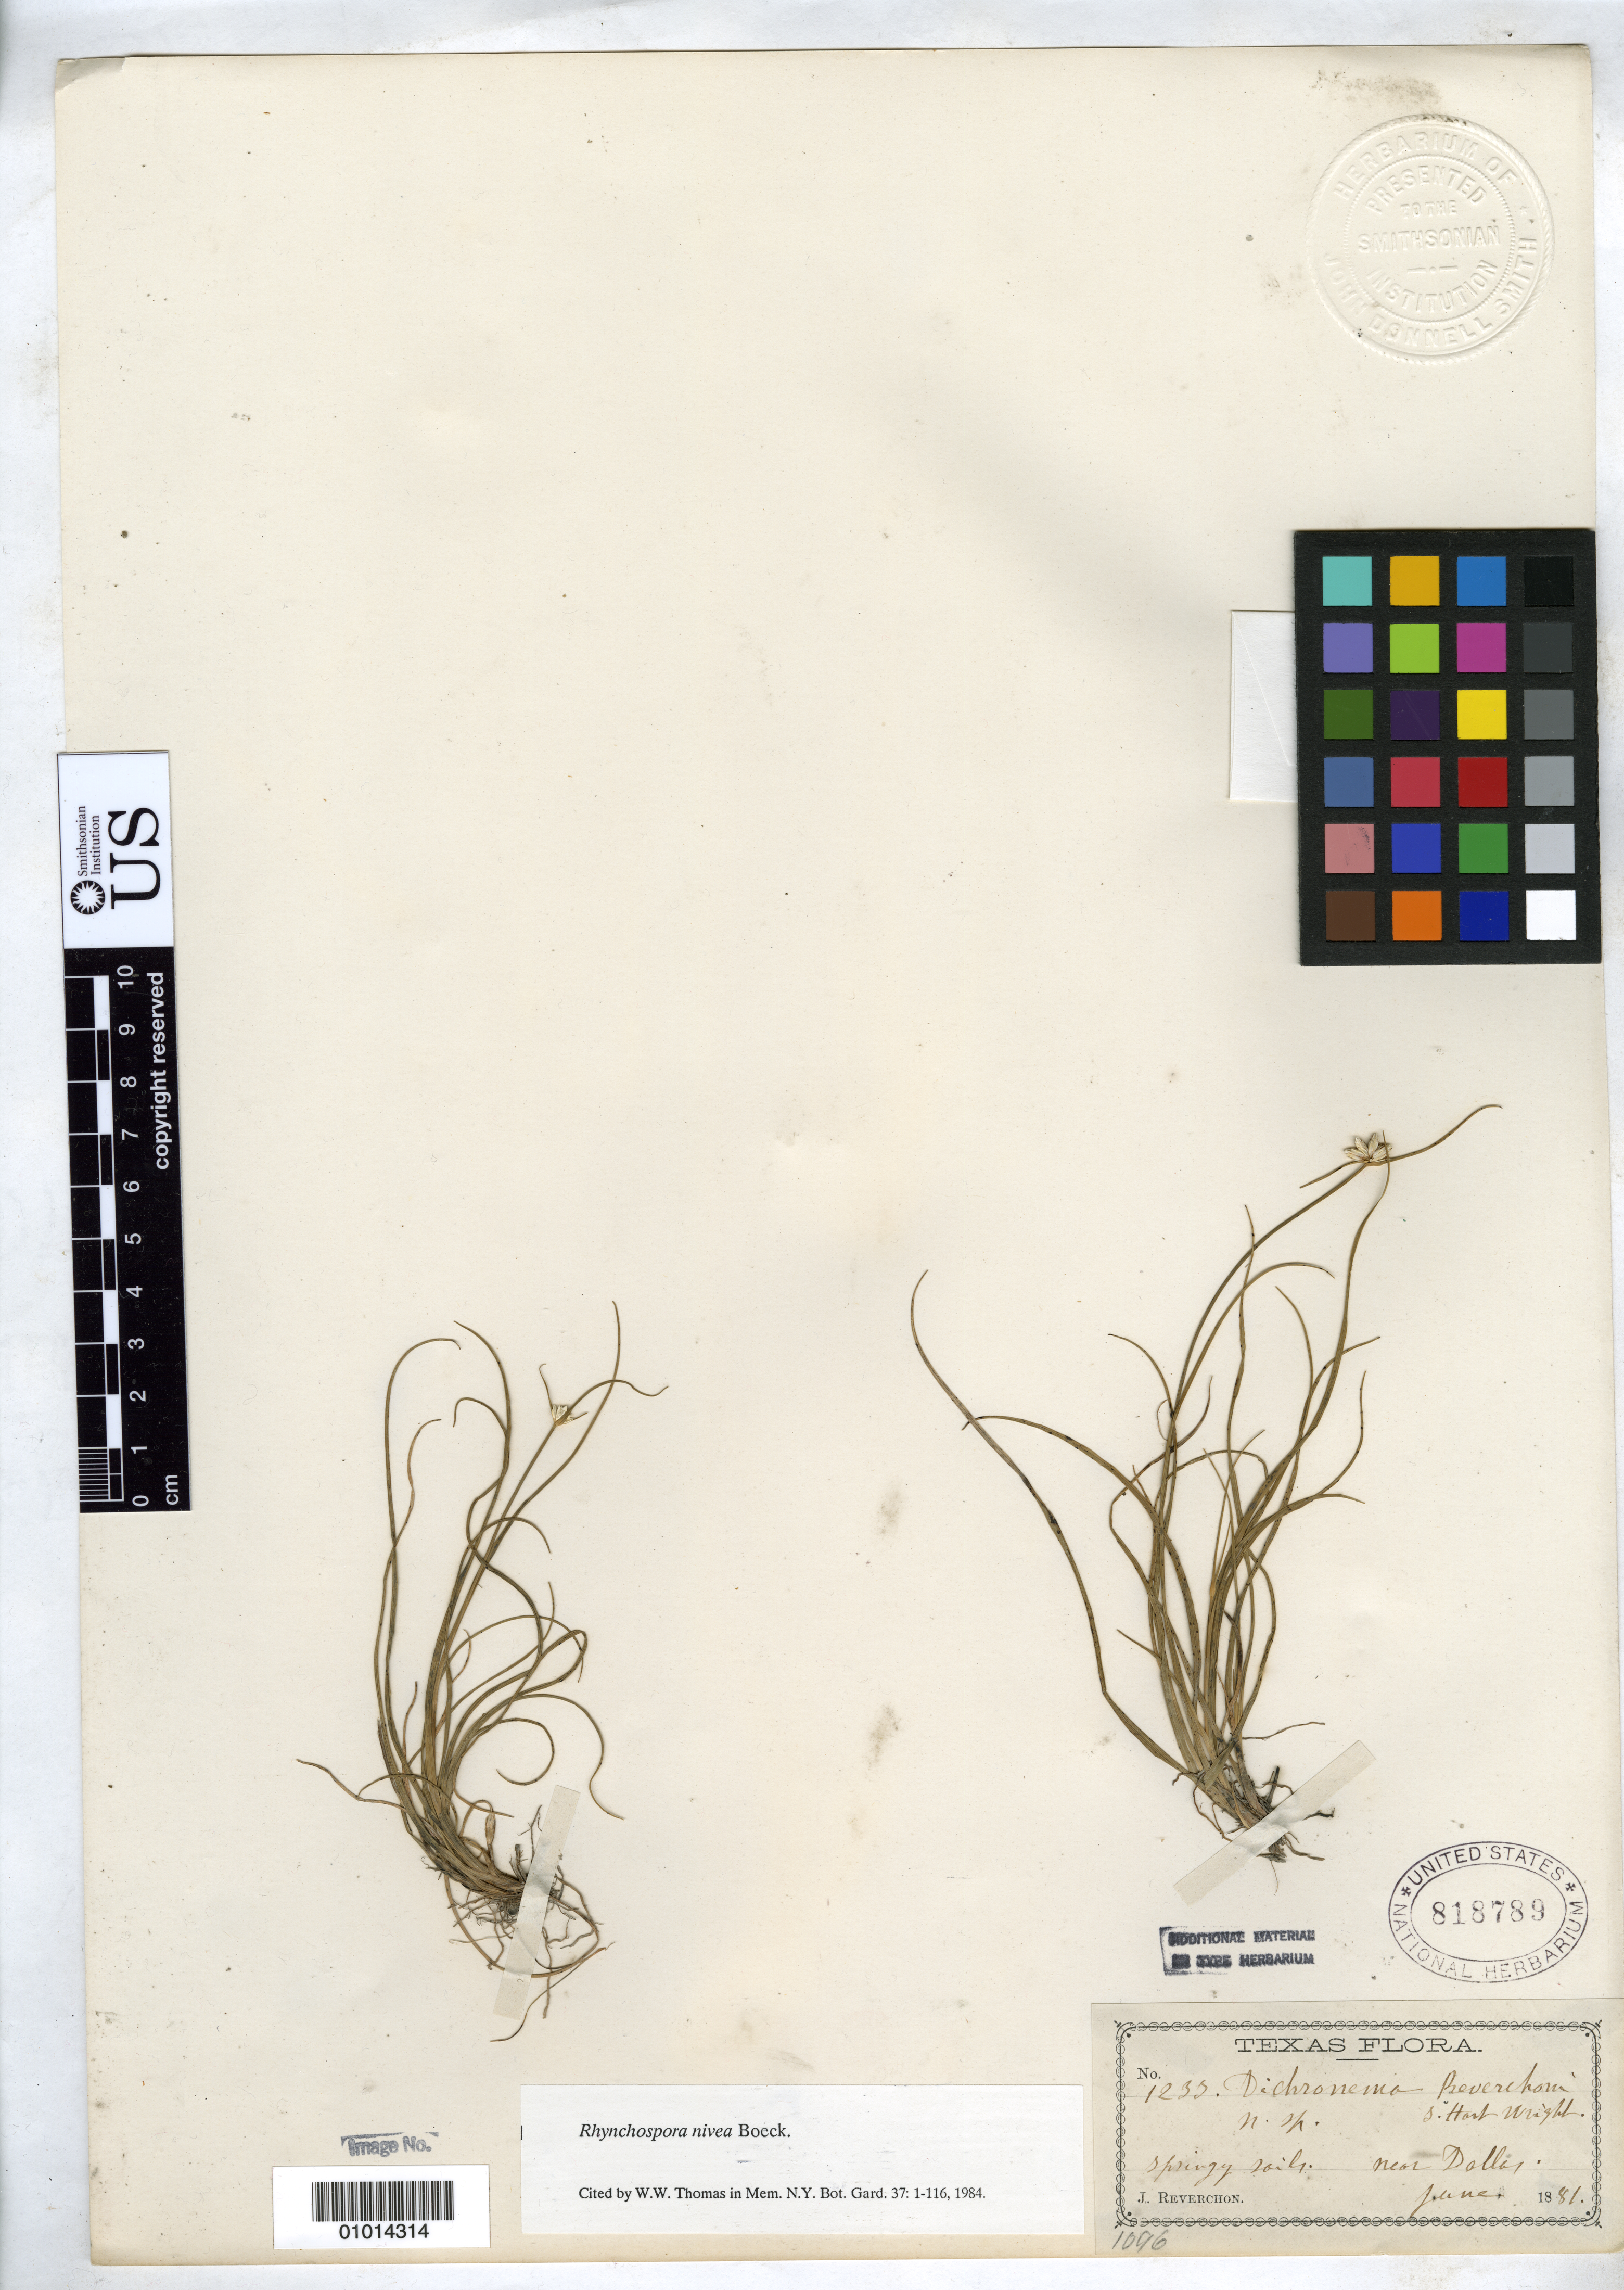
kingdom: Plantae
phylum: Tracheophyta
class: Liliopsida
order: Poales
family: Cyperaceae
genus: Dichromena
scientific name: Dichromena reverchonii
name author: S.H. Wright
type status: Syntype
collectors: J. Reverchon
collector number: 1233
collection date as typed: Jun 1881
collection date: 1881-06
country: United States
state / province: Texas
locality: Near Dallas.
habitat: Springy soils.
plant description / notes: Specific epithet published as "Reverchoni".; Specimen ex John Donnell Smith herbarium.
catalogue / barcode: US 818789